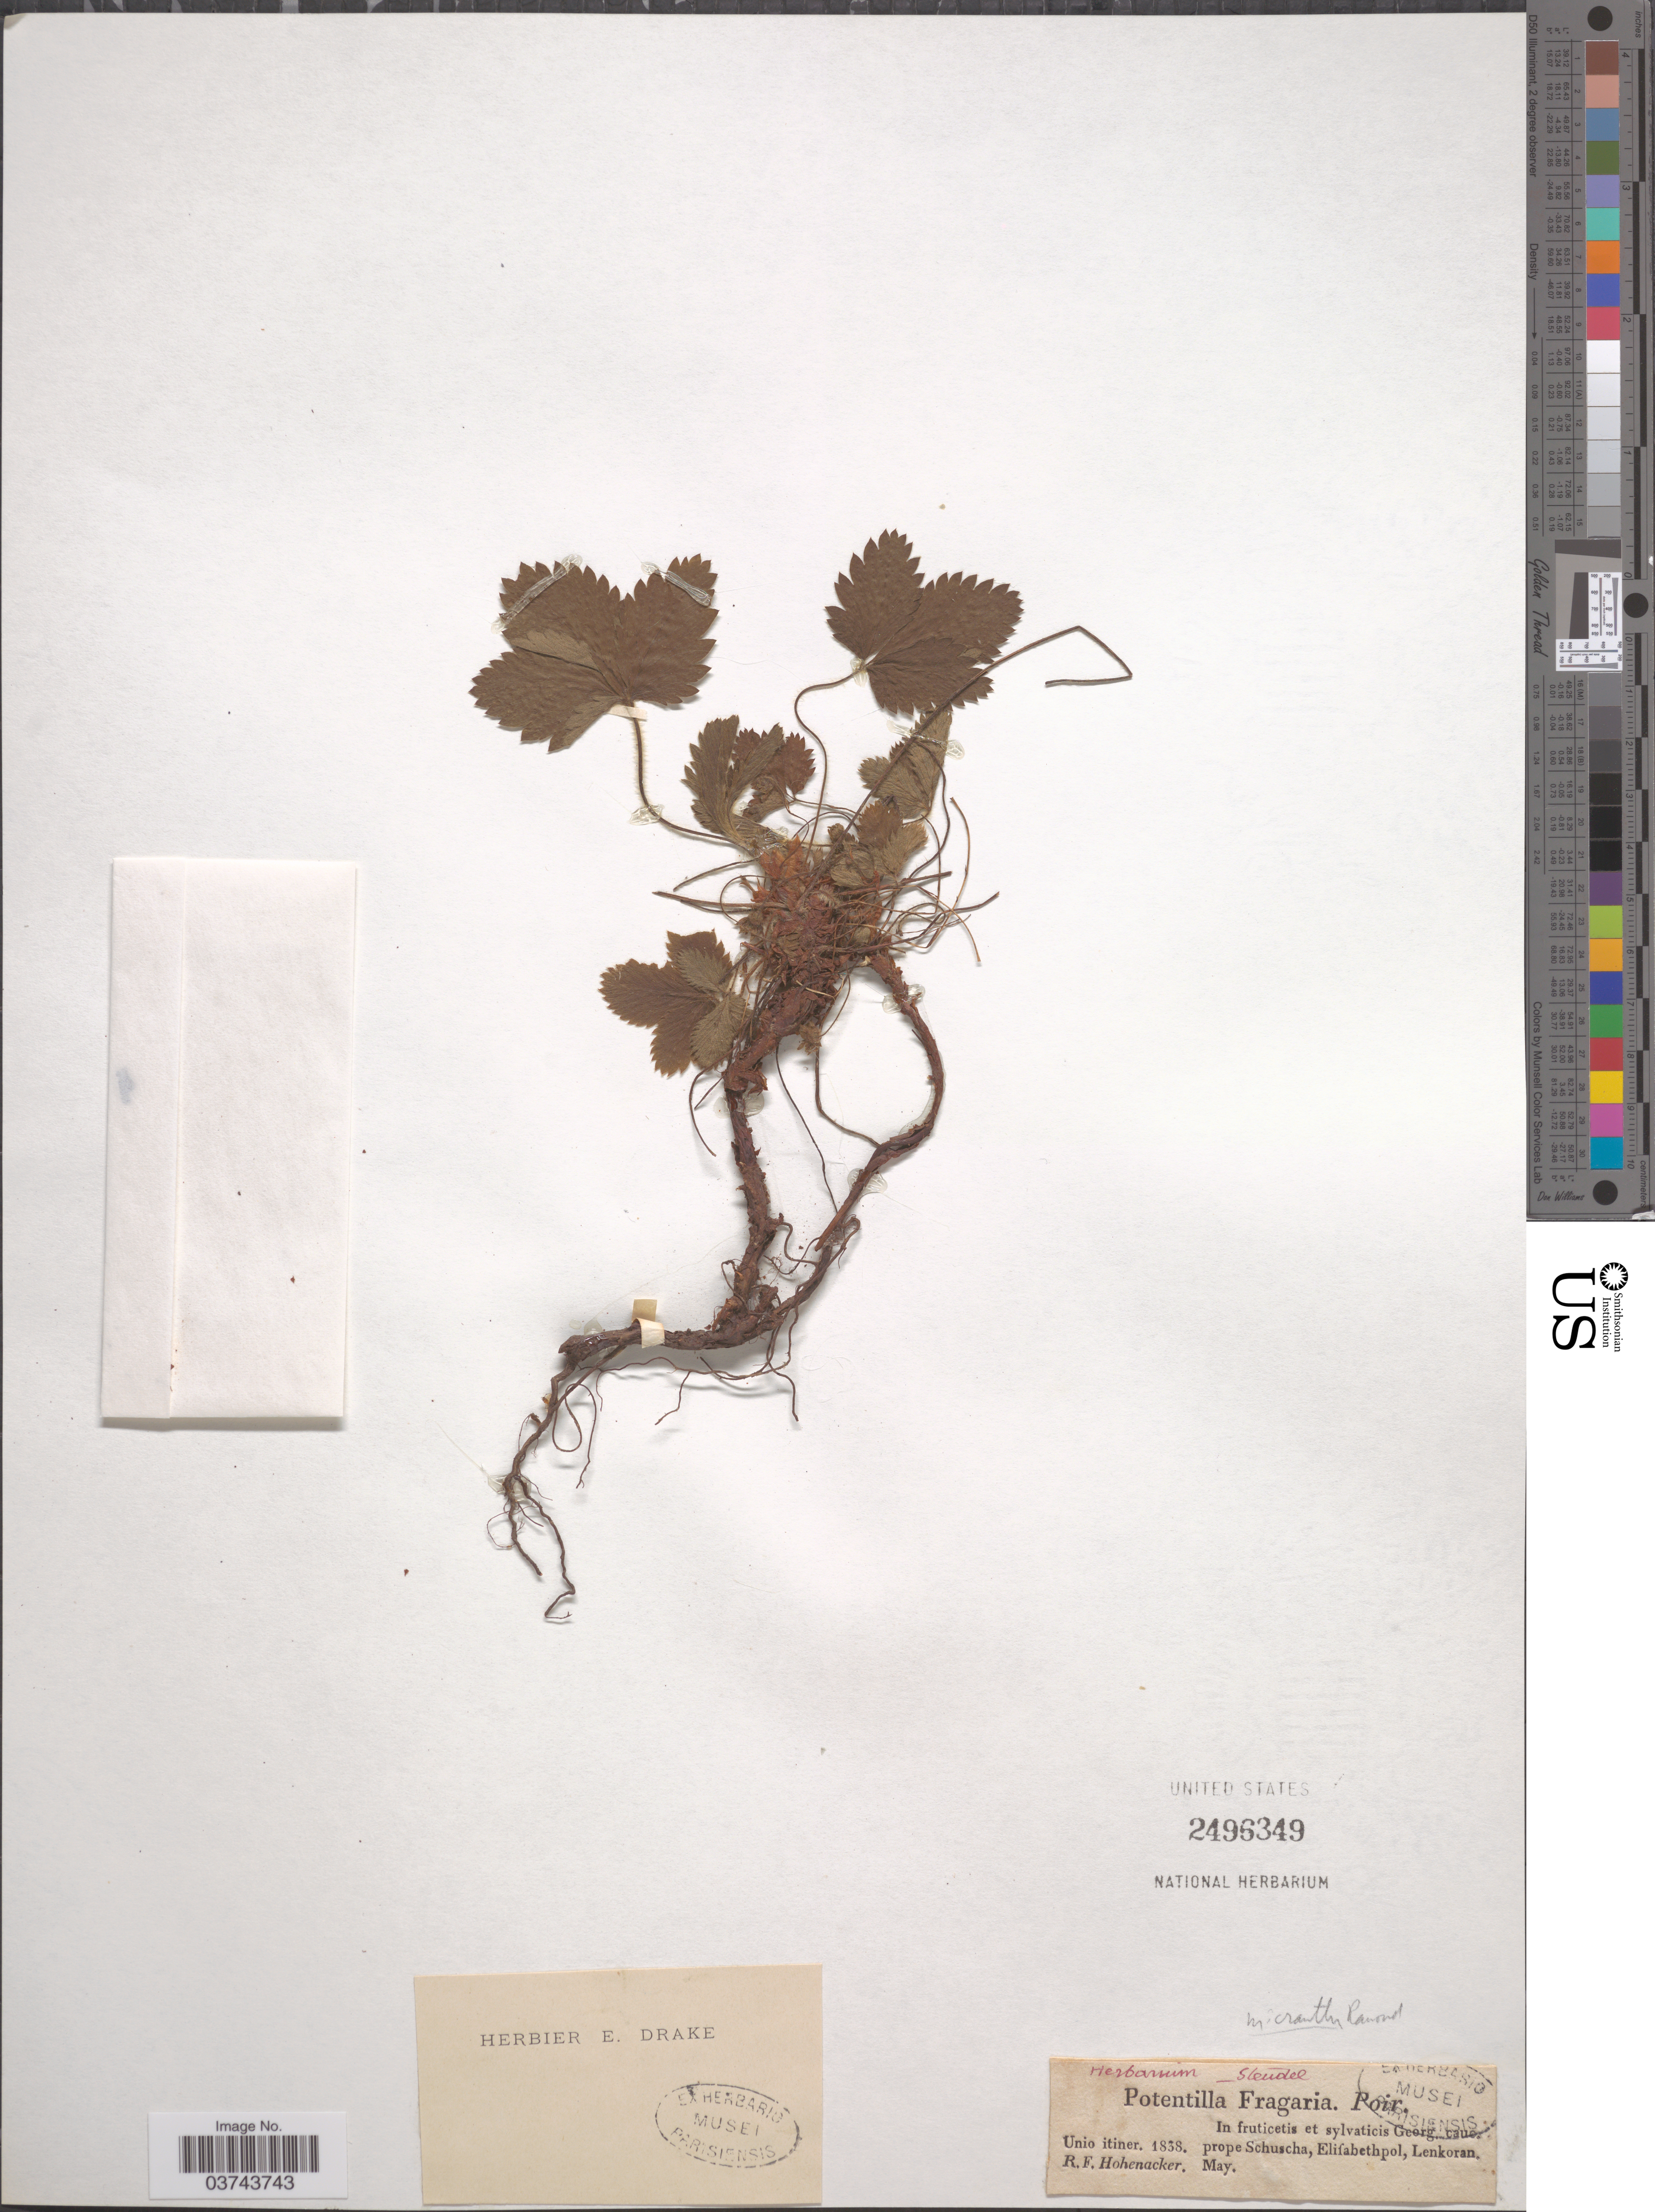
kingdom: Plantae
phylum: Tracheophyta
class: Magnoliopsida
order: Rosales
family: Rosaceae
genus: Potentilla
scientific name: Potentilla micrantha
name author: Ramond ex DC.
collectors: R. F. Hohenacker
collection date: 1838-05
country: Georgia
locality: In fruticetis et sylvaticis Georg. cauc. prope Schuscha, Elifabethpol, Lenkoran.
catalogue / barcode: US 2496349